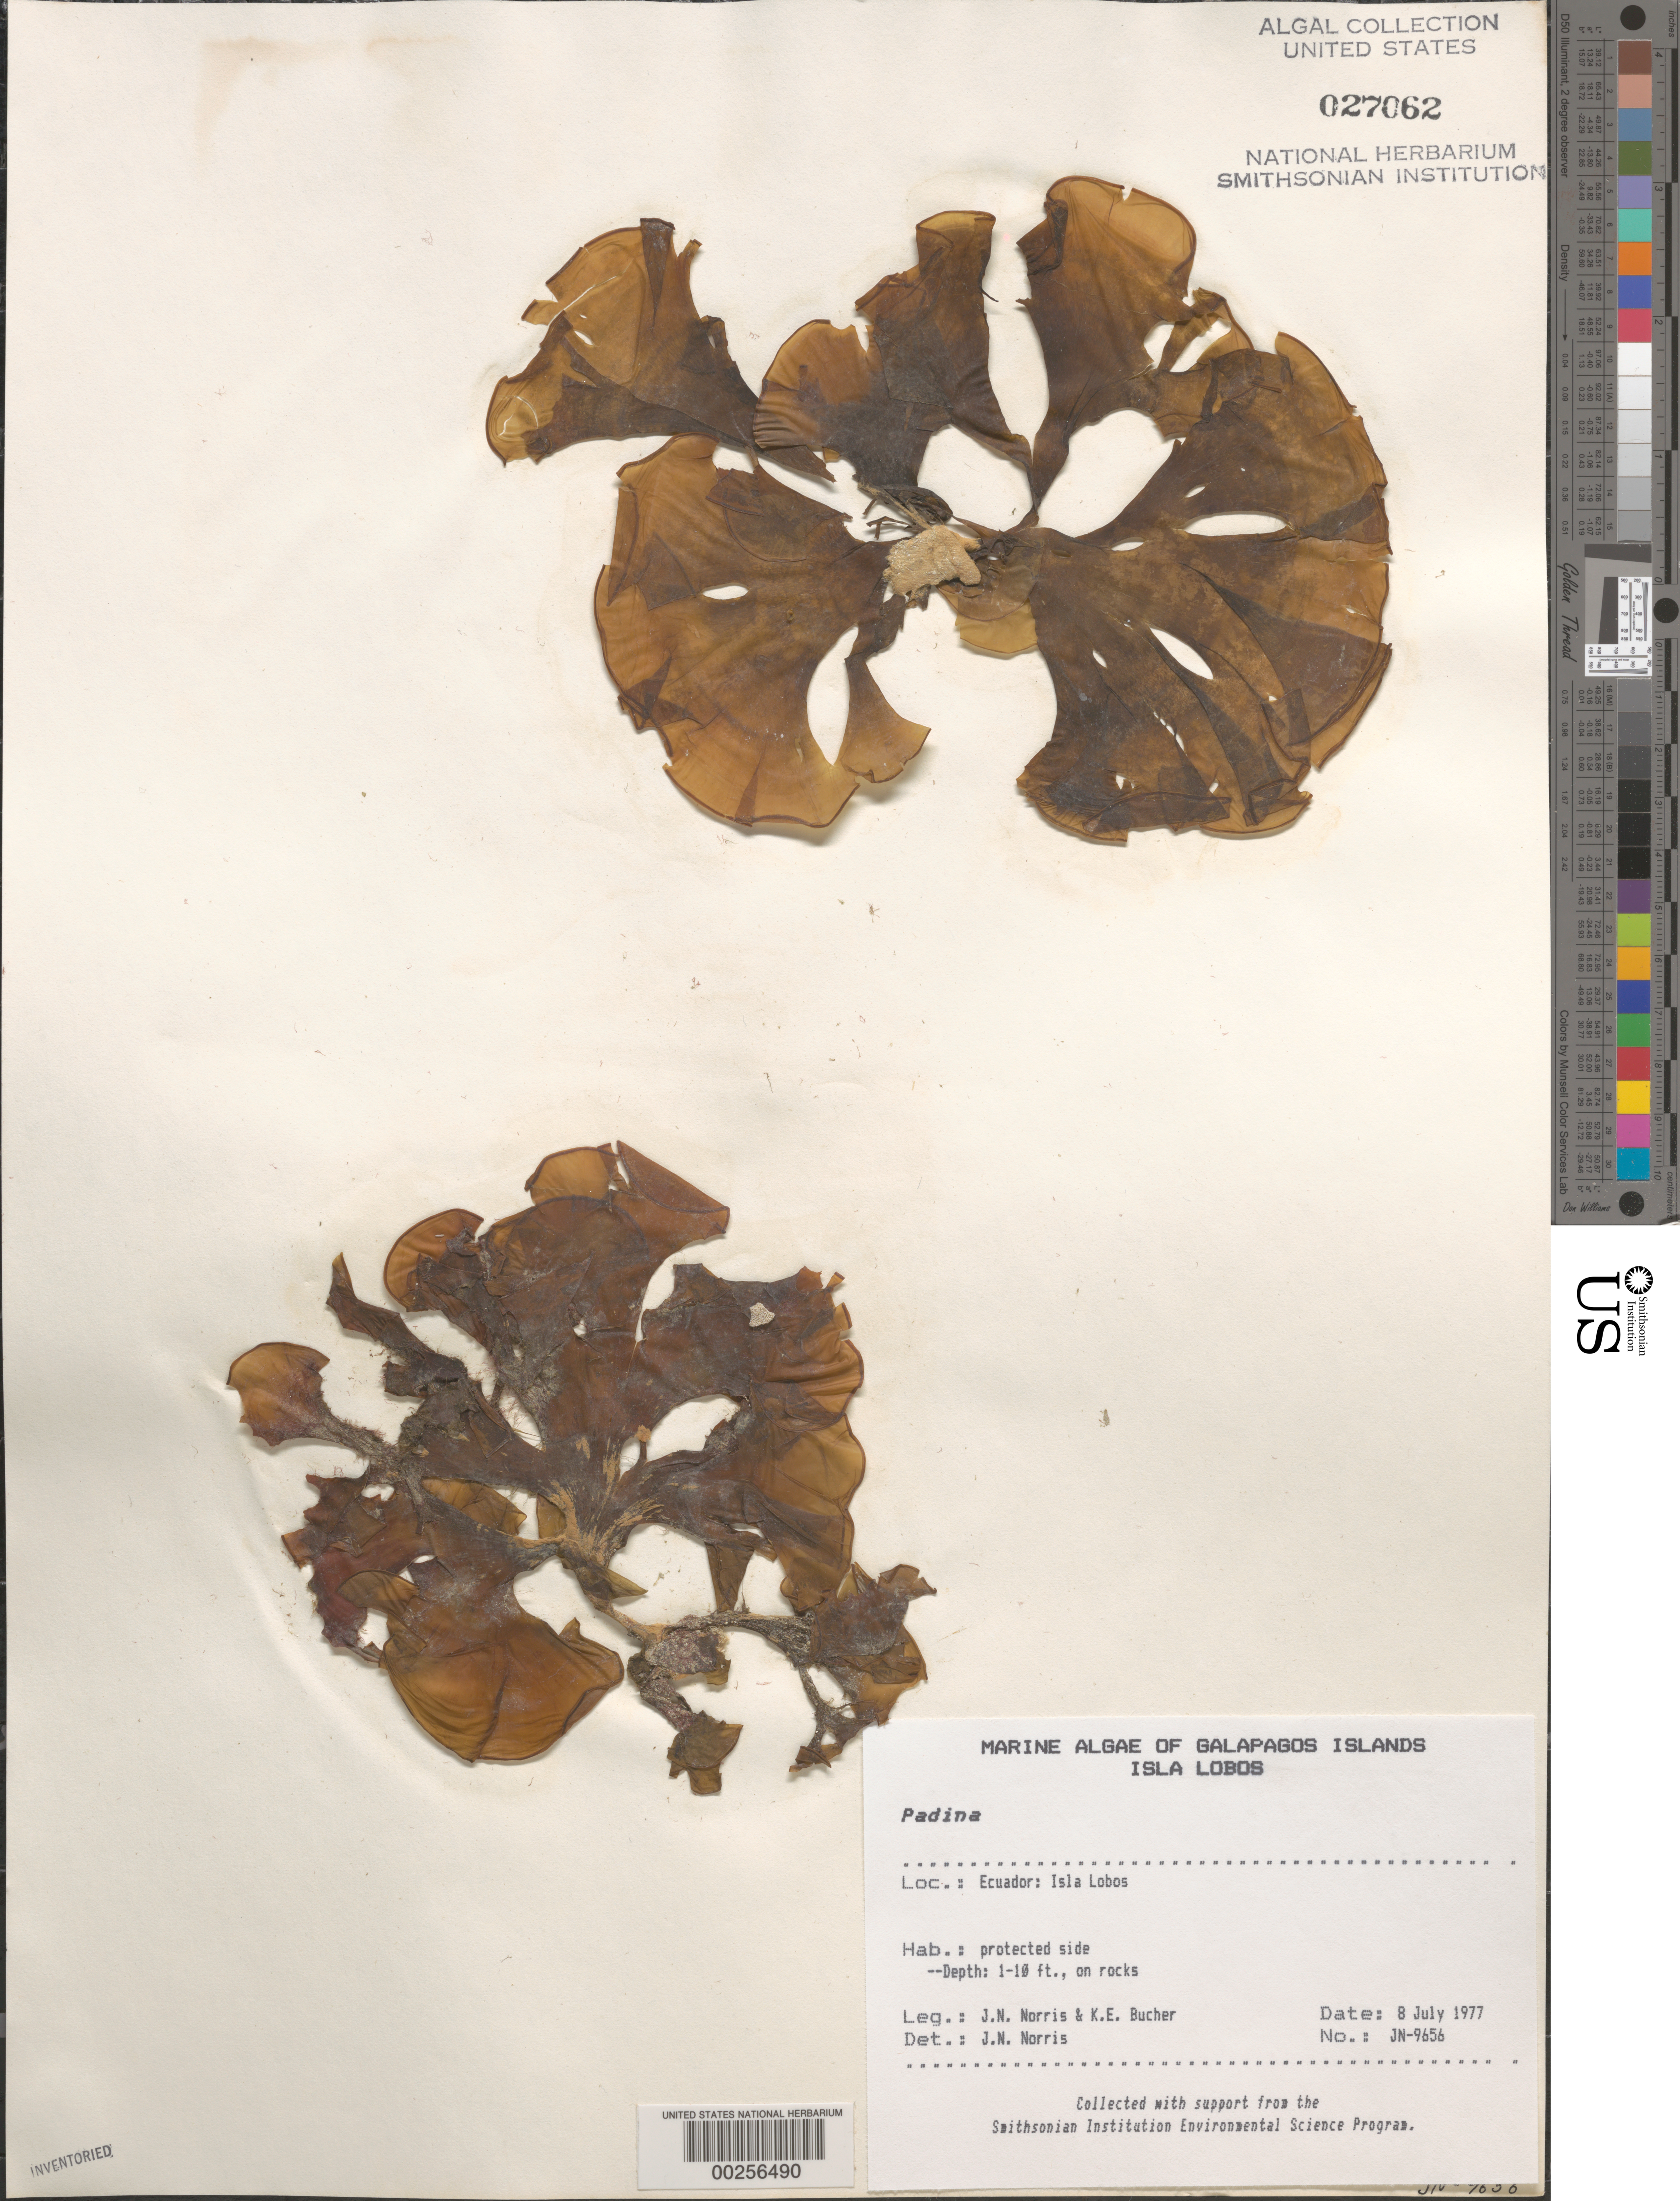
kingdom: Chromista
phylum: Ochrophyta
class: Phaeophyceae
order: Dictyotales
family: Dictyotaceae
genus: Padina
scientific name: Padina sp.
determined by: Norris, James N.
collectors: J. N. Norris & K. E. Bucher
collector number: JN-9656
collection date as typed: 08 Jul 1977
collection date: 1977-07-08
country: Ecuador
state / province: Colón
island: Lobos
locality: Off Isla San Cristóbal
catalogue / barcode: US 27062